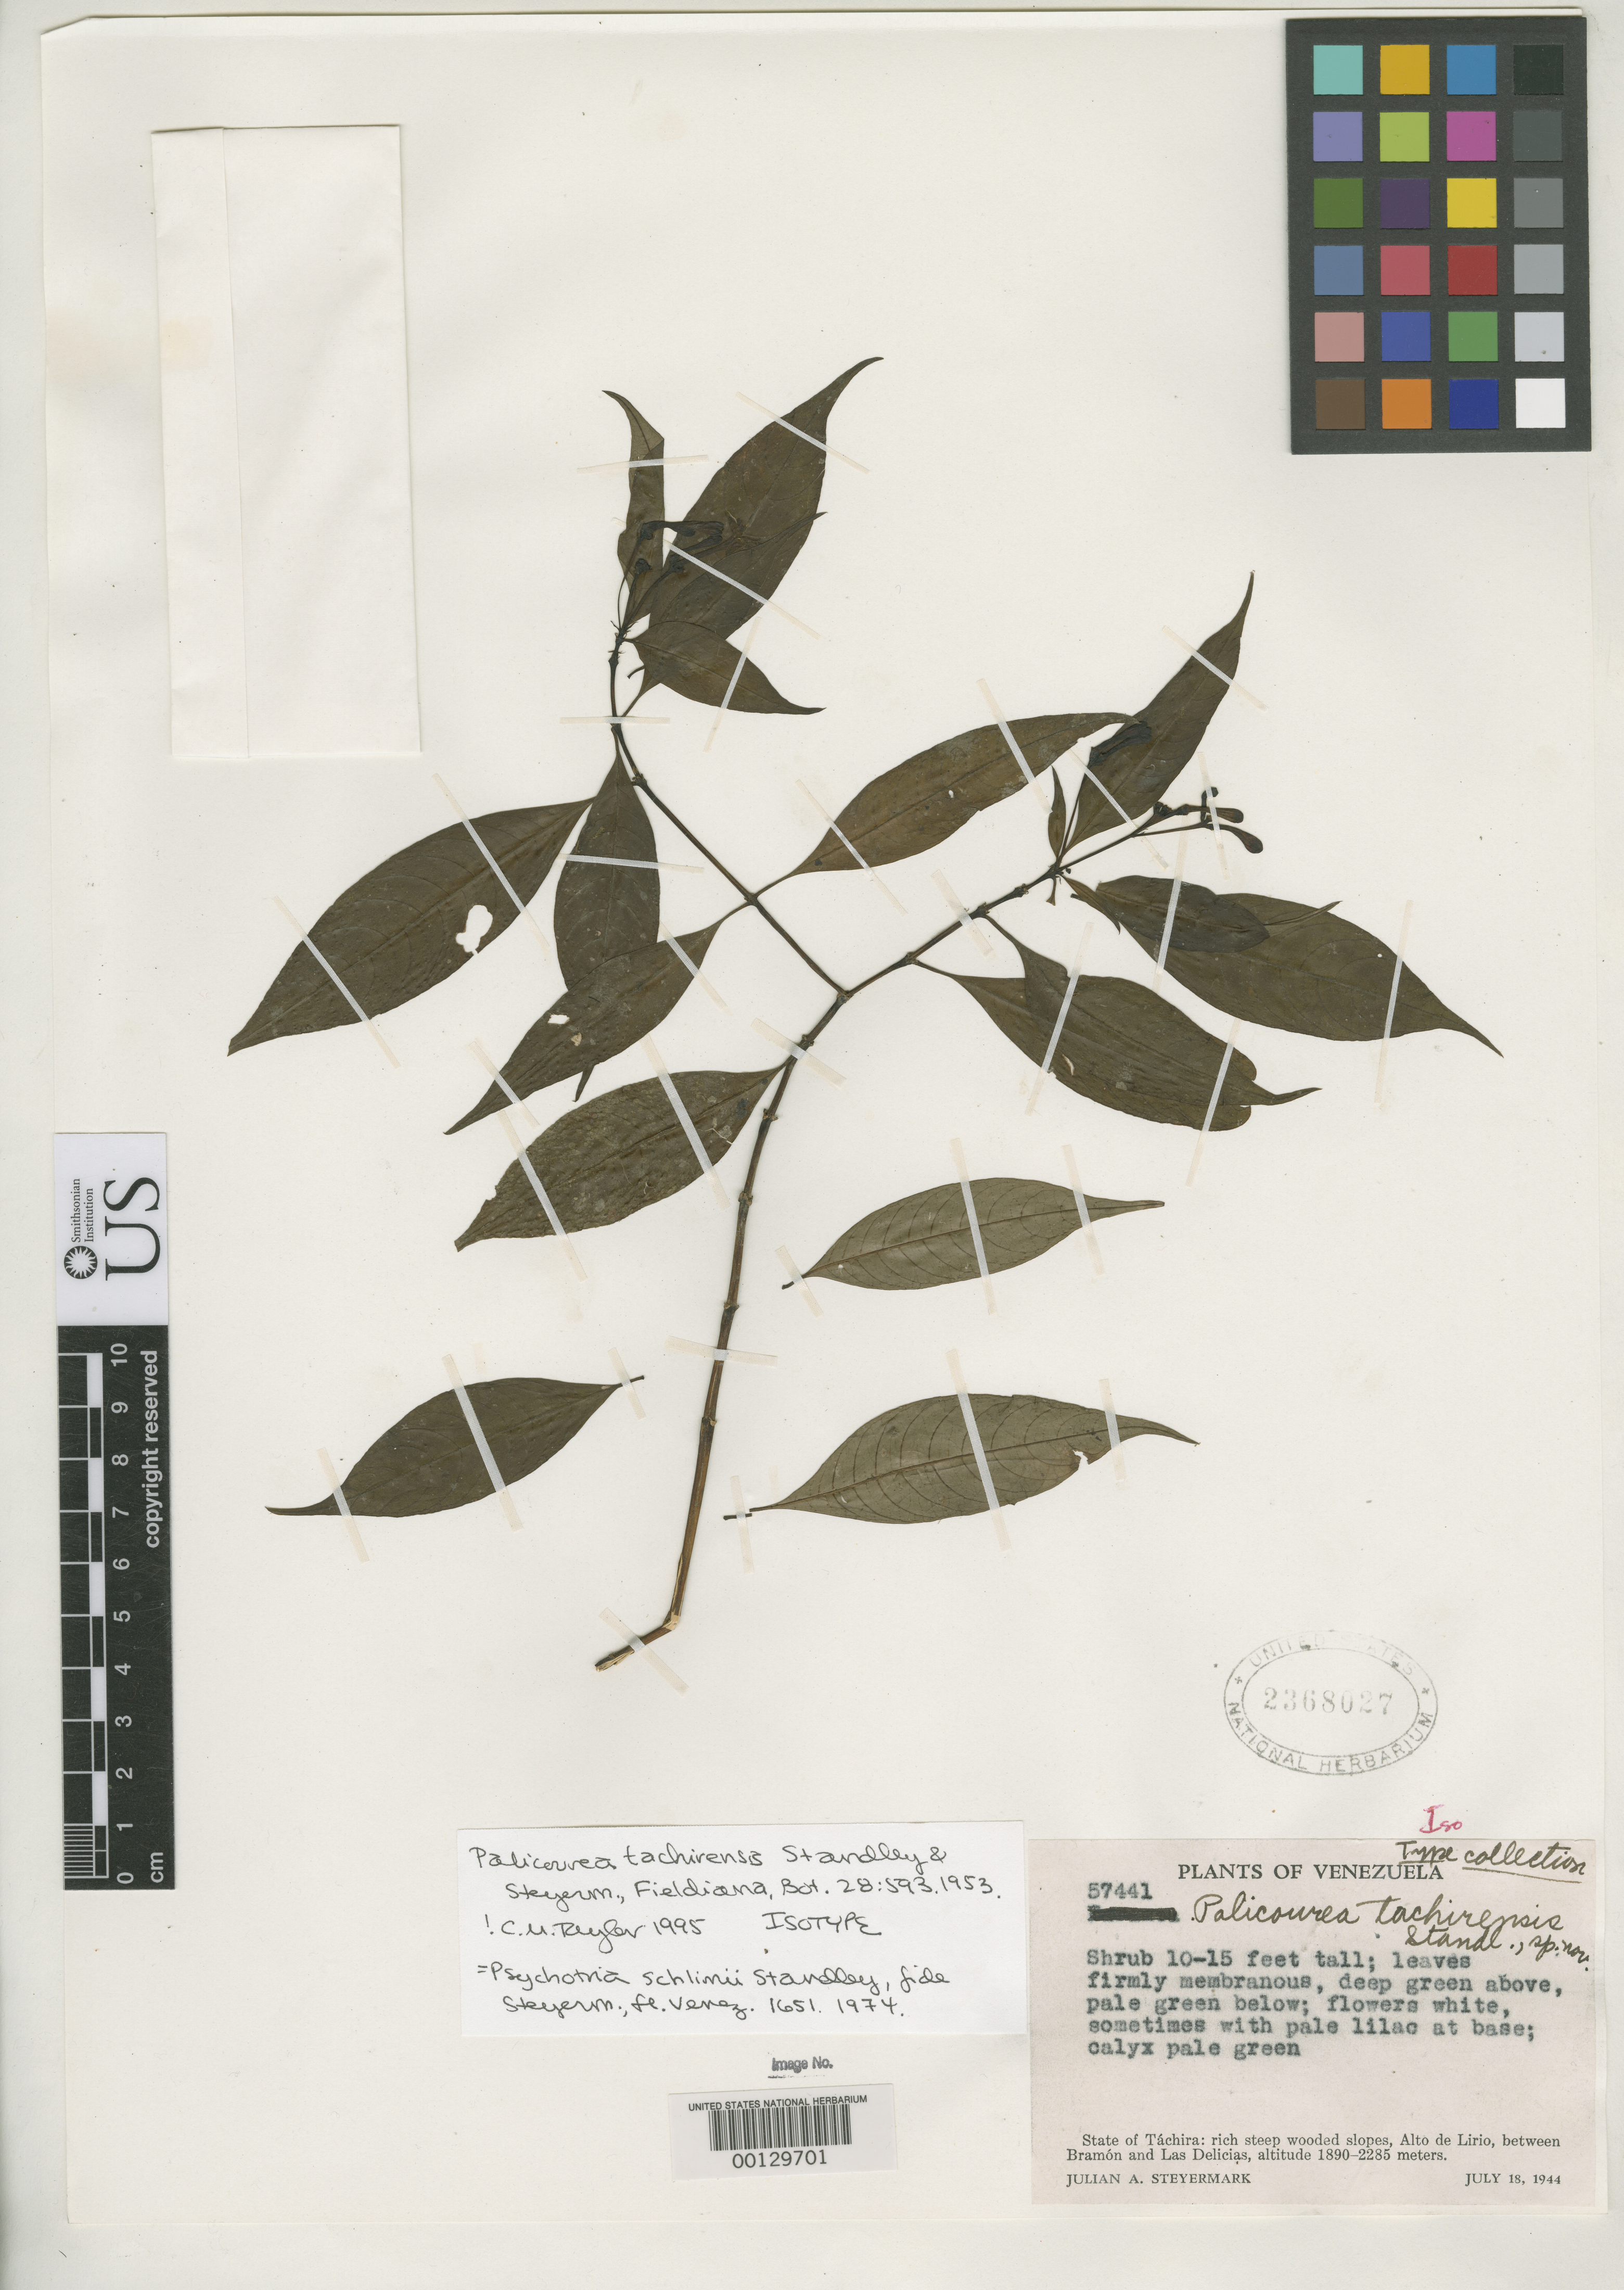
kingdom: Plantae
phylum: Tracheophyta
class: Magnoliopsida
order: Gentianales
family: Rubiaceae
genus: Palicourea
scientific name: Palicourea tachirensis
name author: Standl. & Steyerm.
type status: Isotype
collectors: J. Steyermark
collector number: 57441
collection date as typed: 18 Jul 1944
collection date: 1944-07-18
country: Venezuela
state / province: Tachira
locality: Alto de Lirio, between Bramon & Las Delicias.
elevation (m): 1890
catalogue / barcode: US 2368027